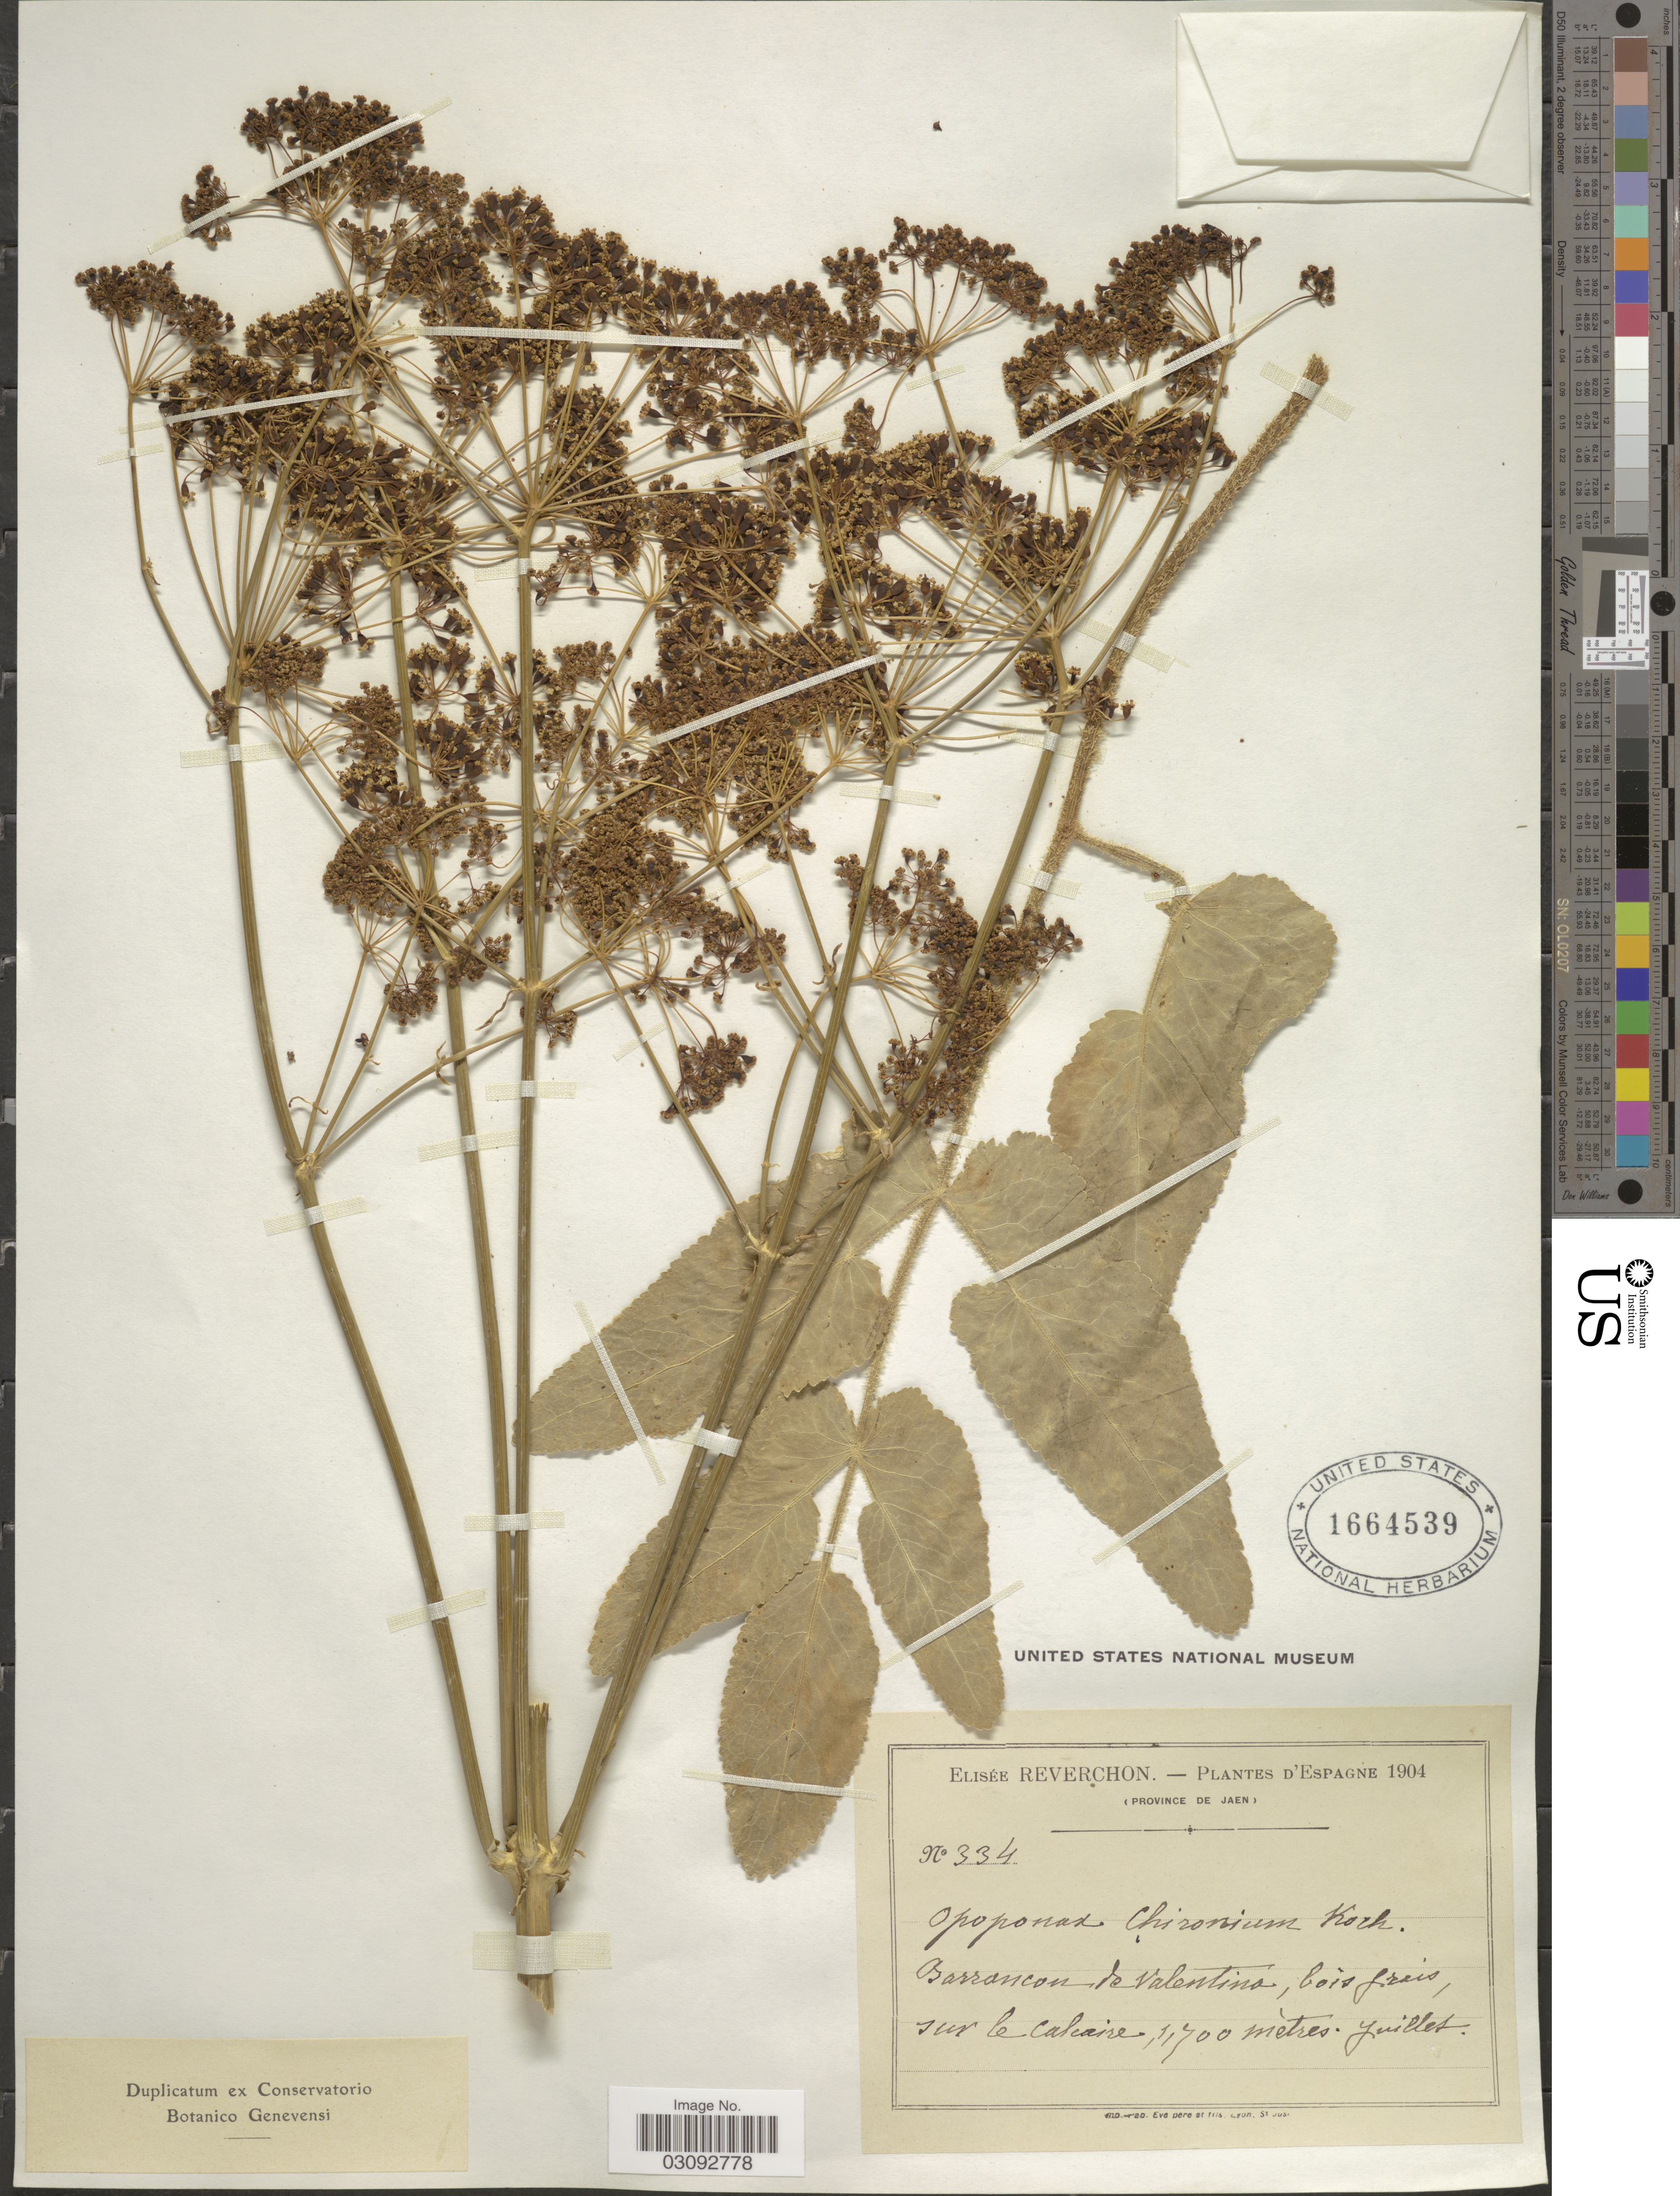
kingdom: Plantae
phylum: Tracheophyta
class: Magnoliopsida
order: Apiales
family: Apiaceae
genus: Opopanax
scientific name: Opopanax chironium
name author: (L.) W.D.J. Koch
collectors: E. Reverchon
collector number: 334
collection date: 1904-07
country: Spain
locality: (Province de Jaen), Barrancon de Valentina, bois freis sur le calcaire.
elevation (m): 1700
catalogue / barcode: US 1664539